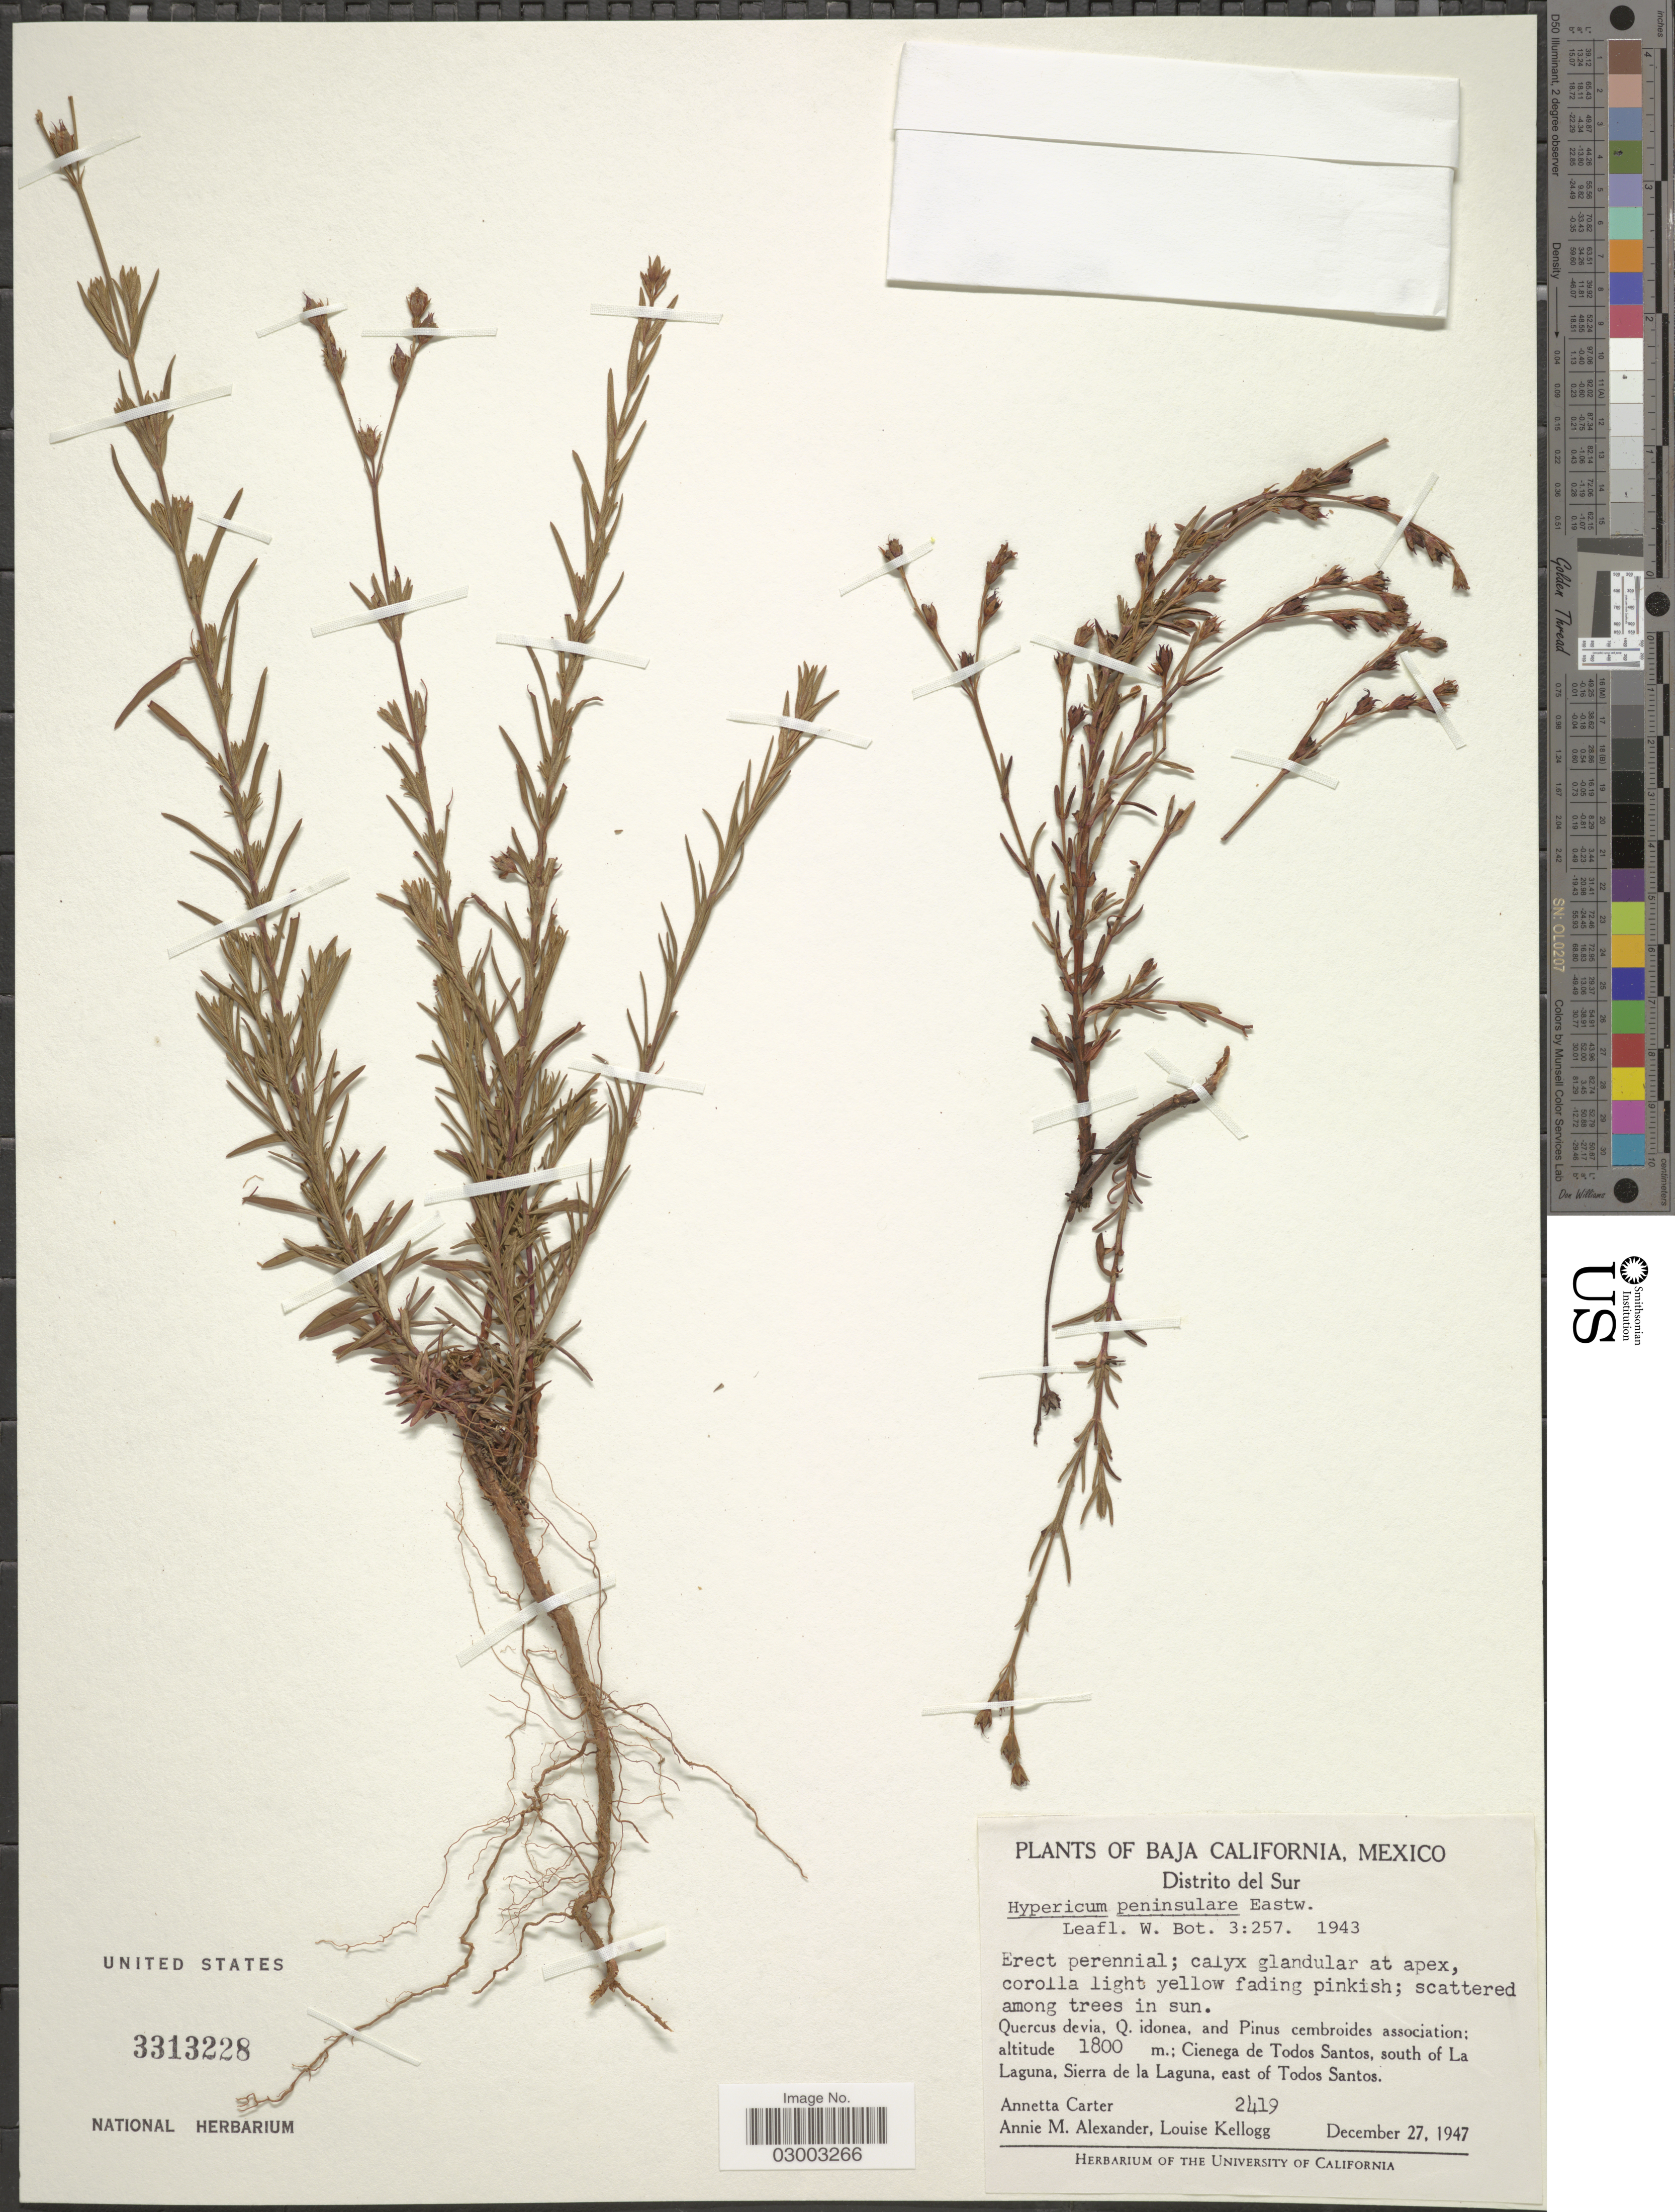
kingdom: Plantae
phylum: Tracheophyta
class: Magnoliopsida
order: Malpighiales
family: Hypericaceae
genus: Hypericum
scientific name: Hypericum peninsulare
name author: Eastw.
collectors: A. Carter, A. M. Alexander & L. Kellogg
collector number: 2419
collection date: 1947-12-27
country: Mexico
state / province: Baja California Sur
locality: Distrito del Sur. Cienega de Todos Santos, south of La Laguna, Sierra de la Laguna, east of Todos Santos.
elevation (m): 1800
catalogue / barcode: US 3313228